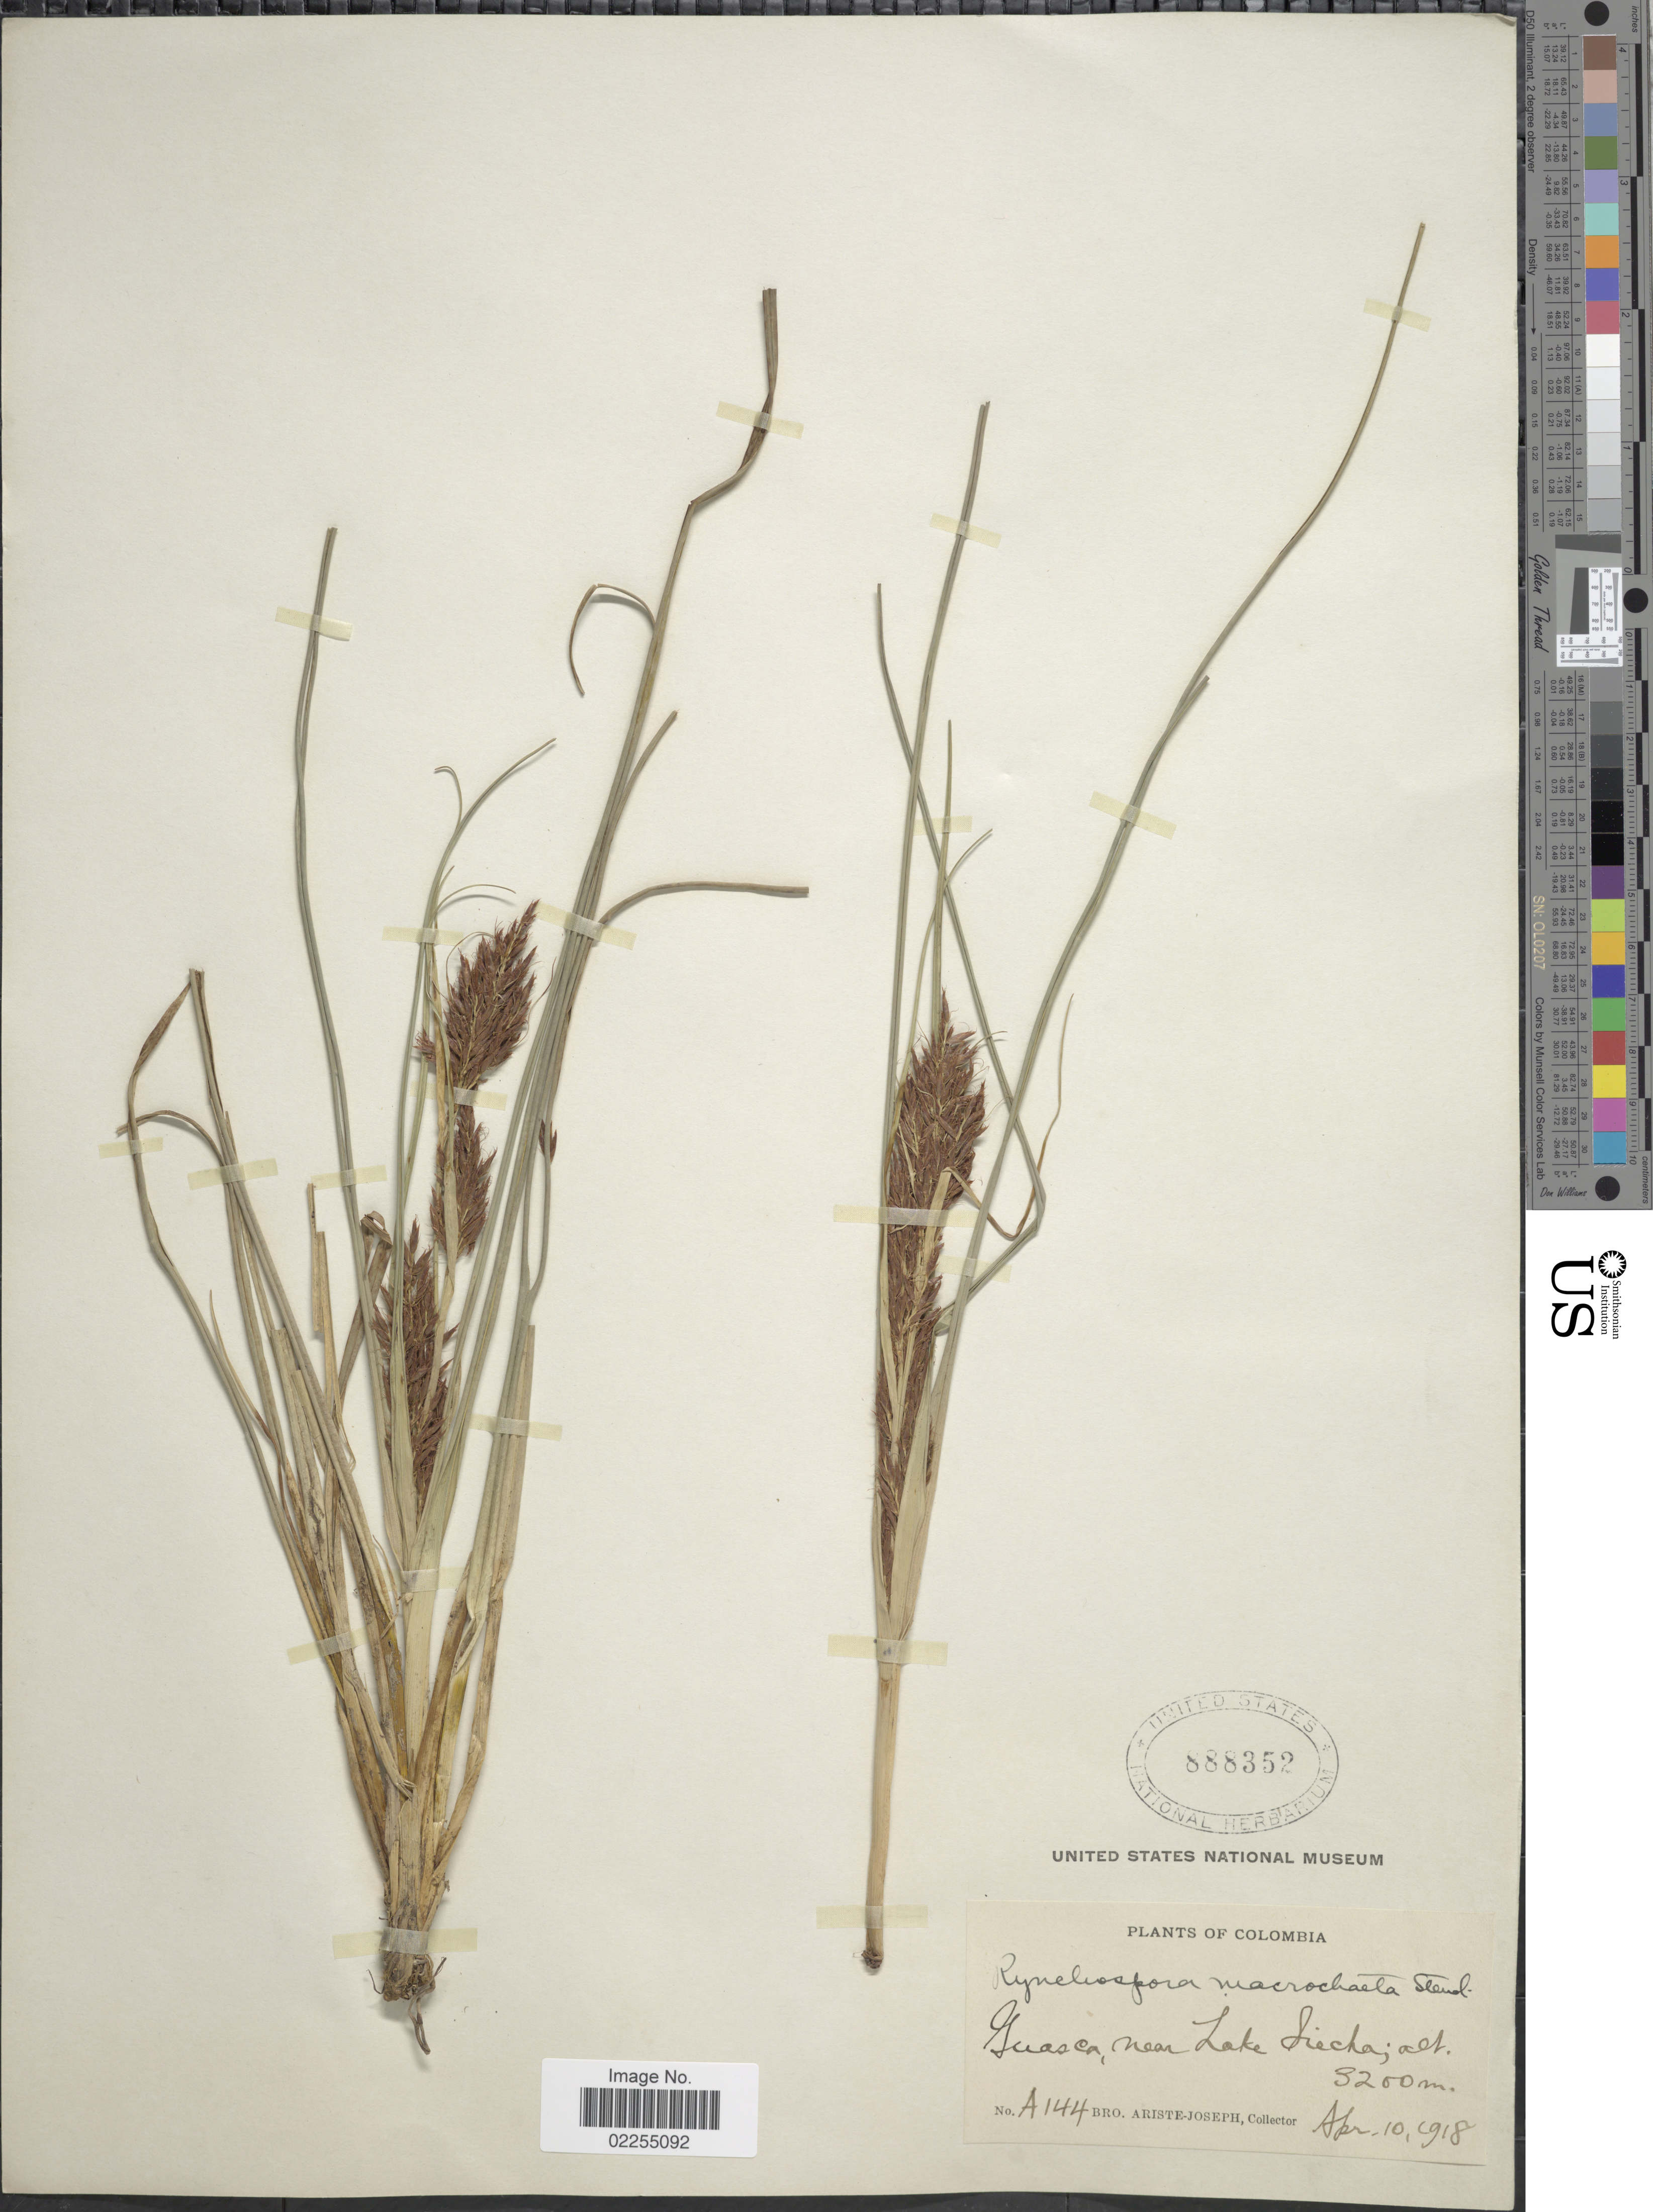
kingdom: Plantae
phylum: Tracheophyta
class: Liliopsida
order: Poales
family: Cyperaceae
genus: Rhynchospora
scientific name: Rhynchospora macrochaeta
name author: Steud. ex Boeckeler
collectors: Bro. Ariste-Joseph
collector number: A144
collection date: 1918-04-10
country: Colombia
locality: Guasca, near Lake Siecha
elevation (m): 3200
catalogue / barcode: US 888352